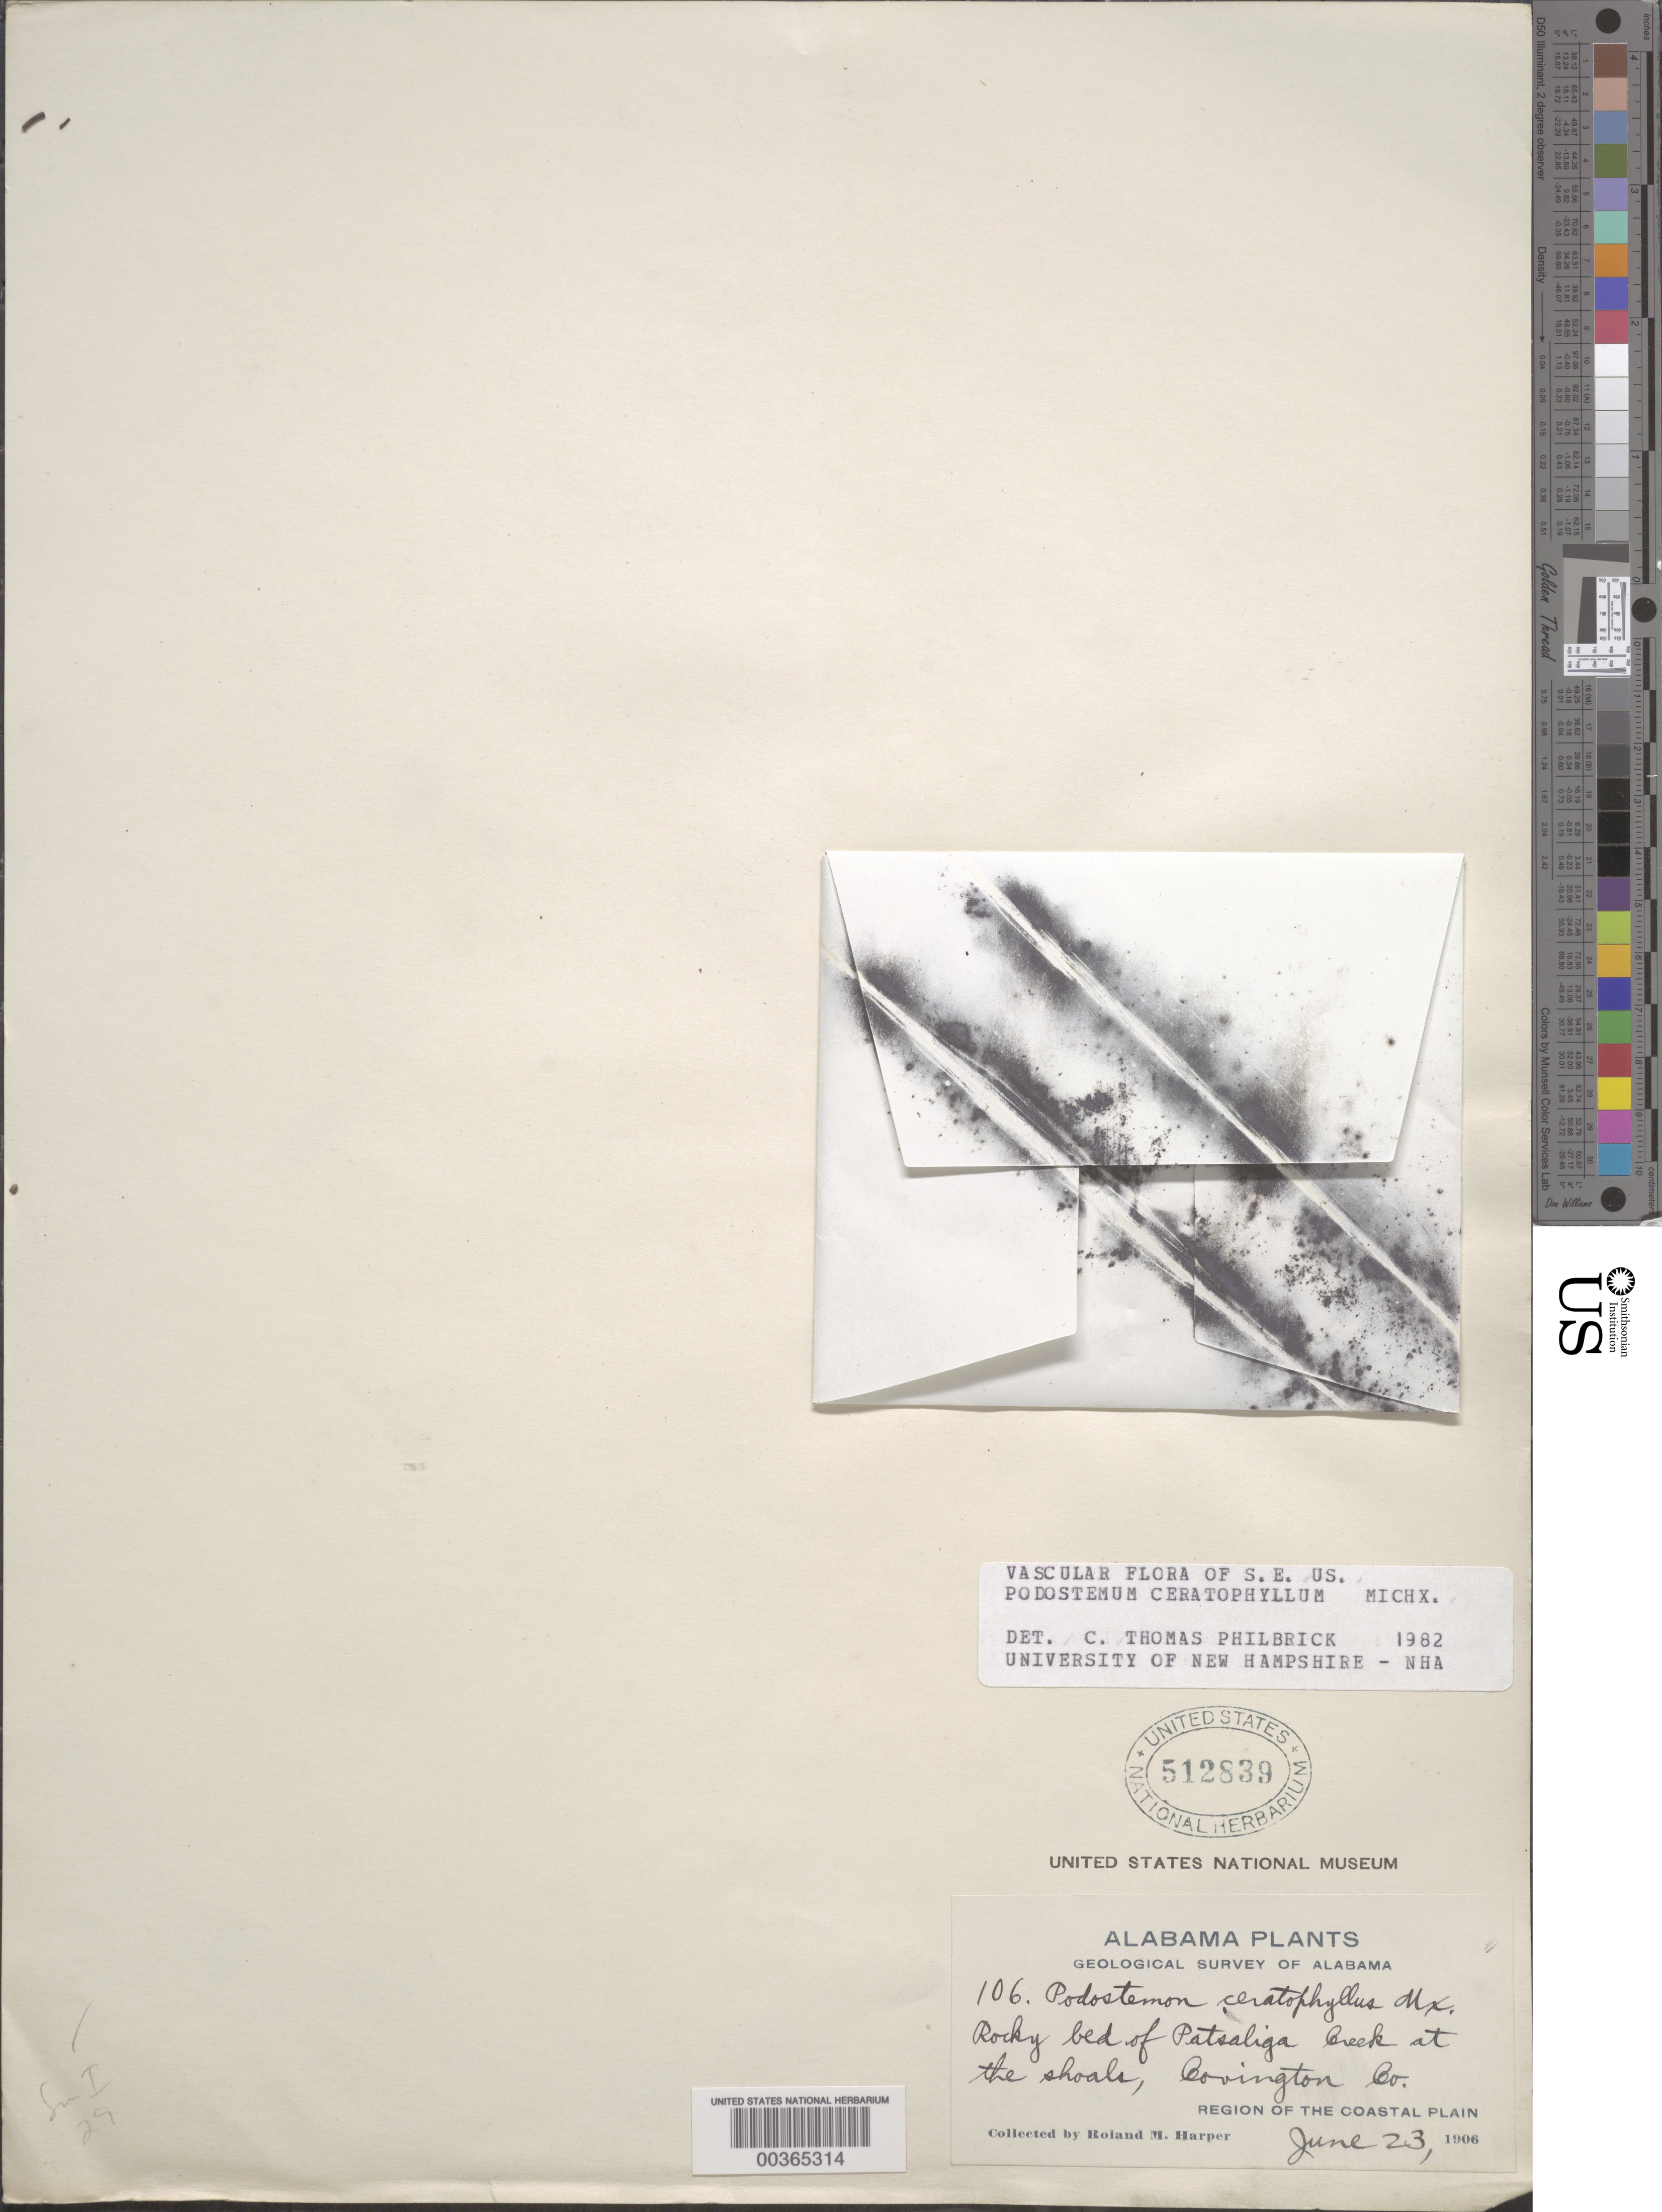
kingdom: Plantae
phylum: Tracheophyta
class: Magnoliopsida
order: Malpighiales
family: Podostemaceae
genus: Podostemum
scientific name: Podostemum ceratophylllum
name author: Michx.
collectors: R. M. Harper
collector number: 106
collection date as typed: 23 Jun 1906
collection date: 1906-06-23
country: United States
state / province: Alabama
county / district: Covington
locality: Patsaliga creek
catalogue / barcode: US 512839